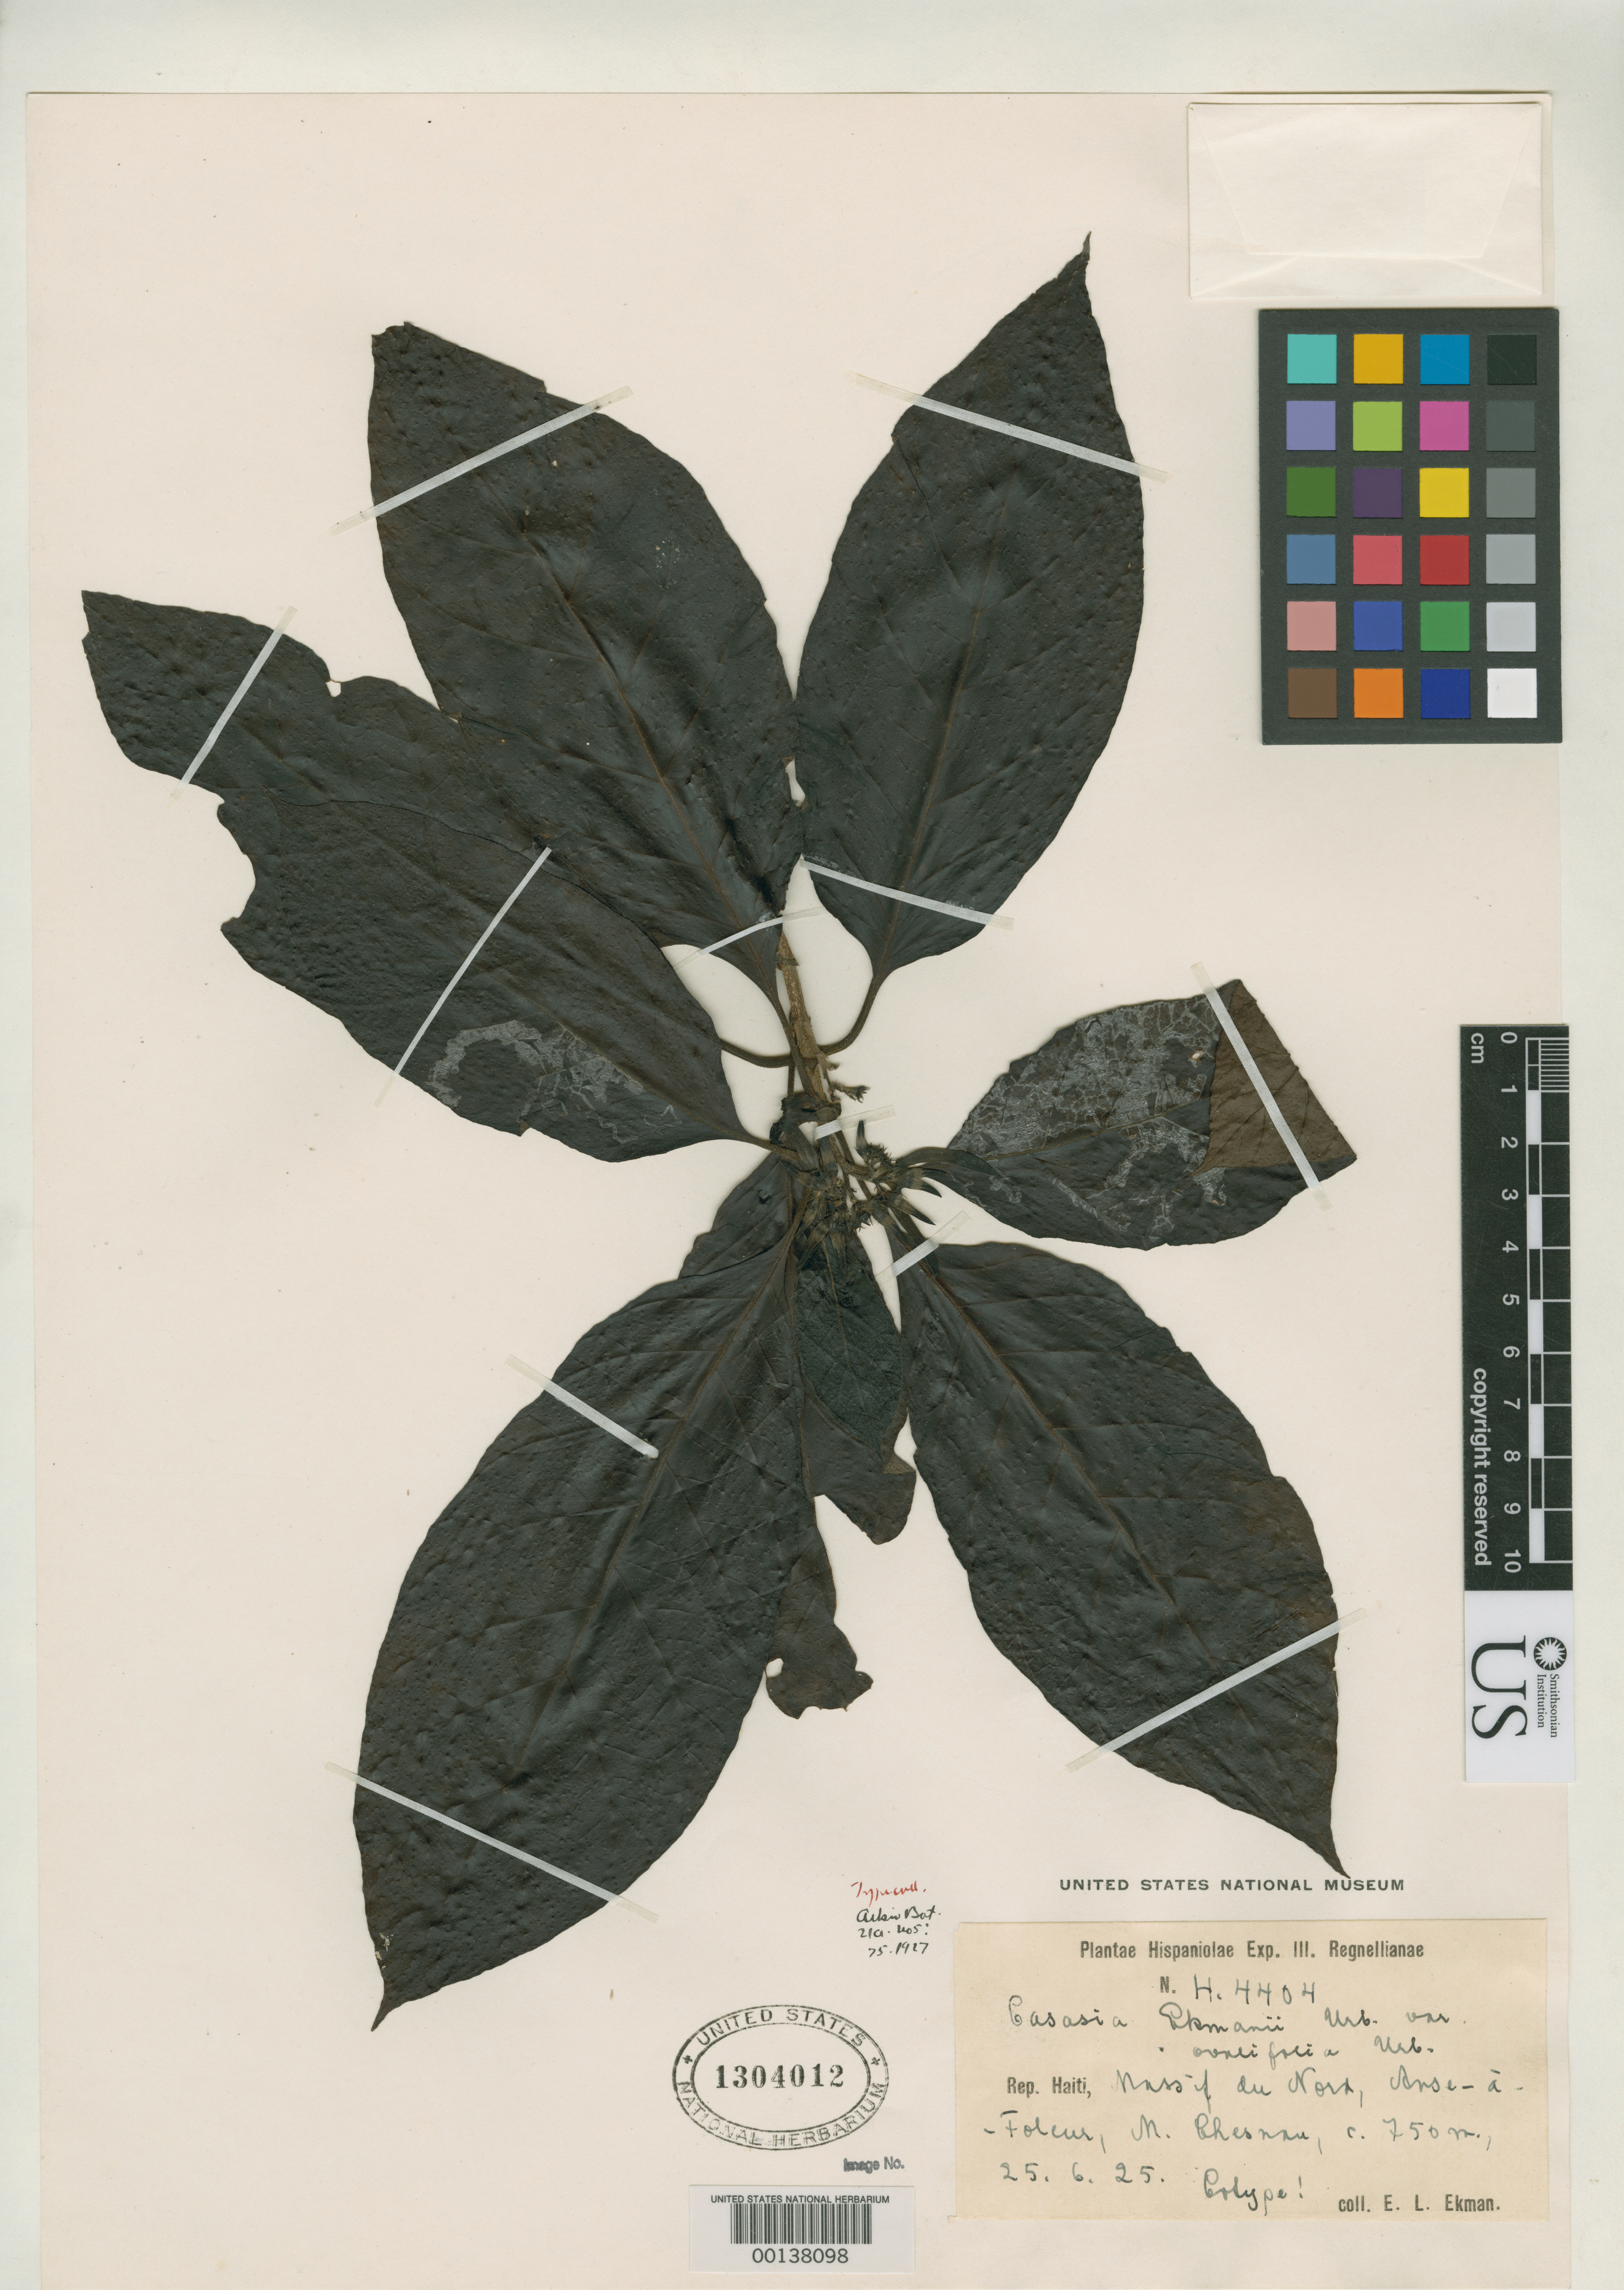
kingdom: Plantae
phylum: Tracheophyta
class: Magnoliopsida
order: Gentianales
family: Rubiaceae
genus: Casasia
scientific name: Casasia ekmanii var. ovalifolia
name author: Urb.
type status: Isotype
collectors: E. L. Ekman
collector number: H 4404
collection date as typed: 25 Jun 1925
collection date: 1925-06-25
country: Haiti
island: Hispaniola Island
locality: Massif du Nord, Anse-a-Faleur, Morne Chesneau.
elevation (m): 750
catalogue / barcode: US 1304012